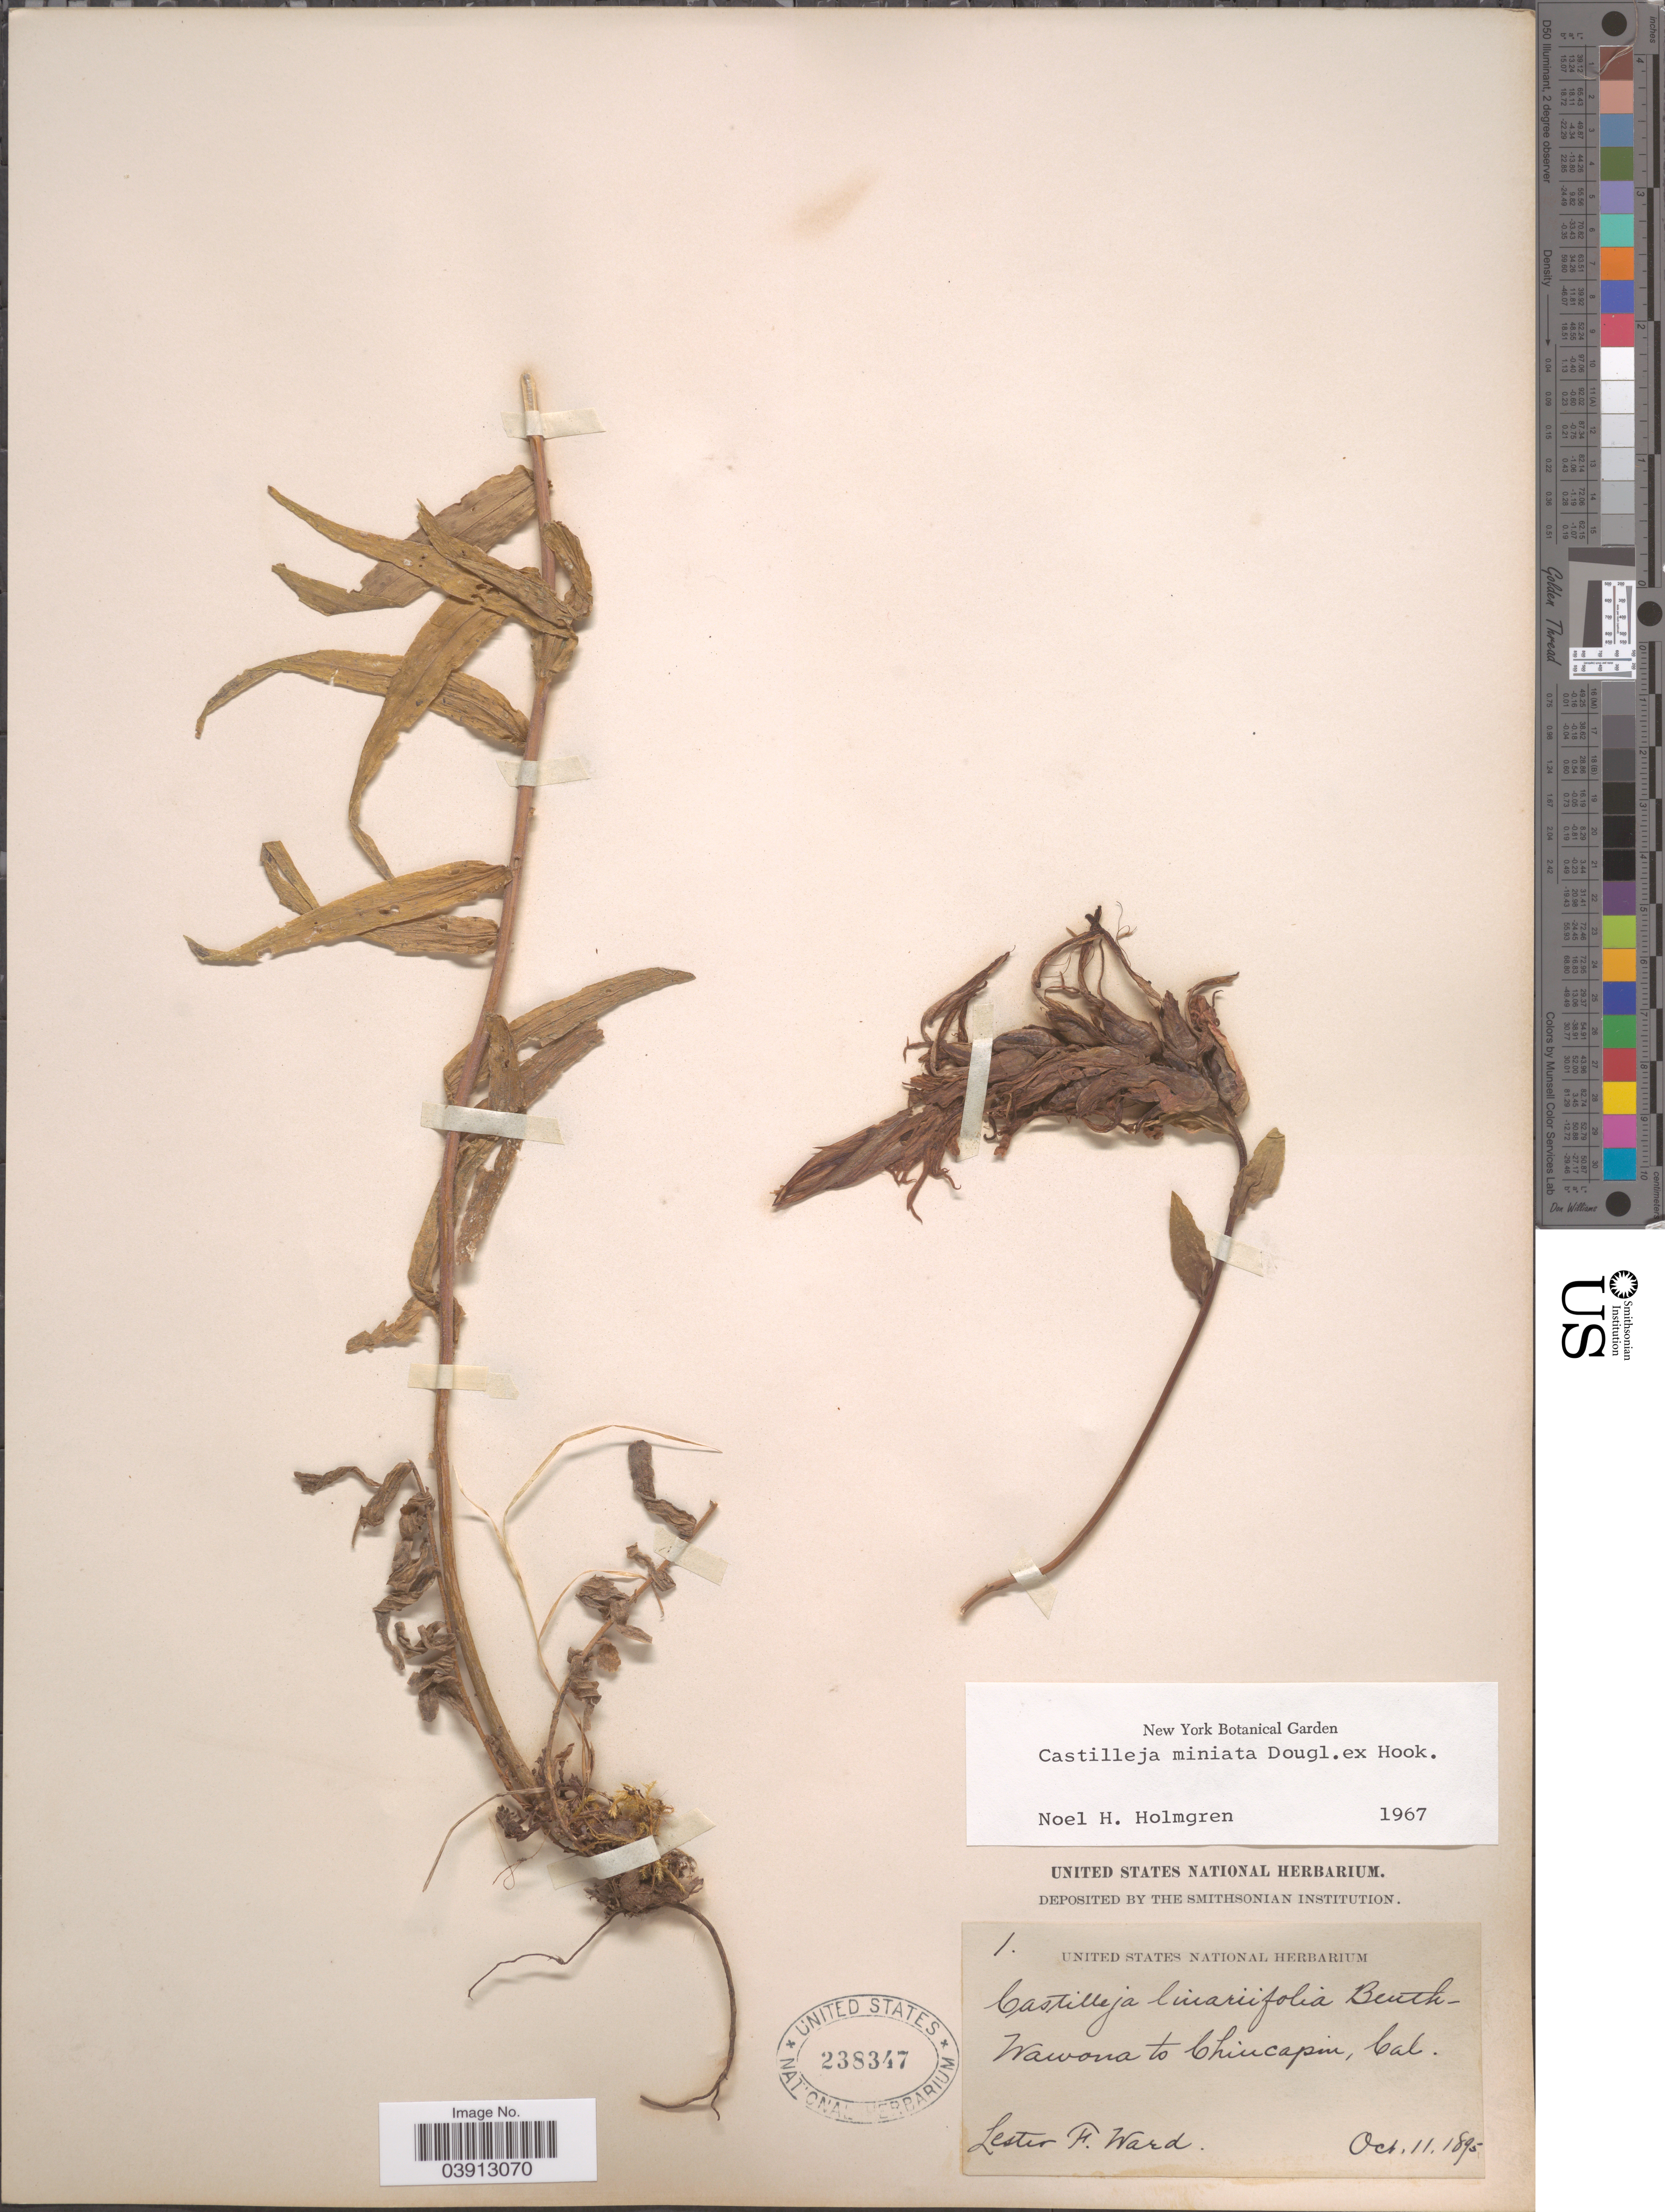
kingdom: Plantae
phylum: Tracheophyta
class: Magnoliopsida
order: Lamiales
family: Orobanchaceae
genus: Castilleja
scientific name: Castilleja miniata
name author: Douglas ex Hook.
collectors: L. F. Ward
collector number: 1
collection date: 1895-10-11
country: United States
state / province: California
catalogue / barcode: US 238347